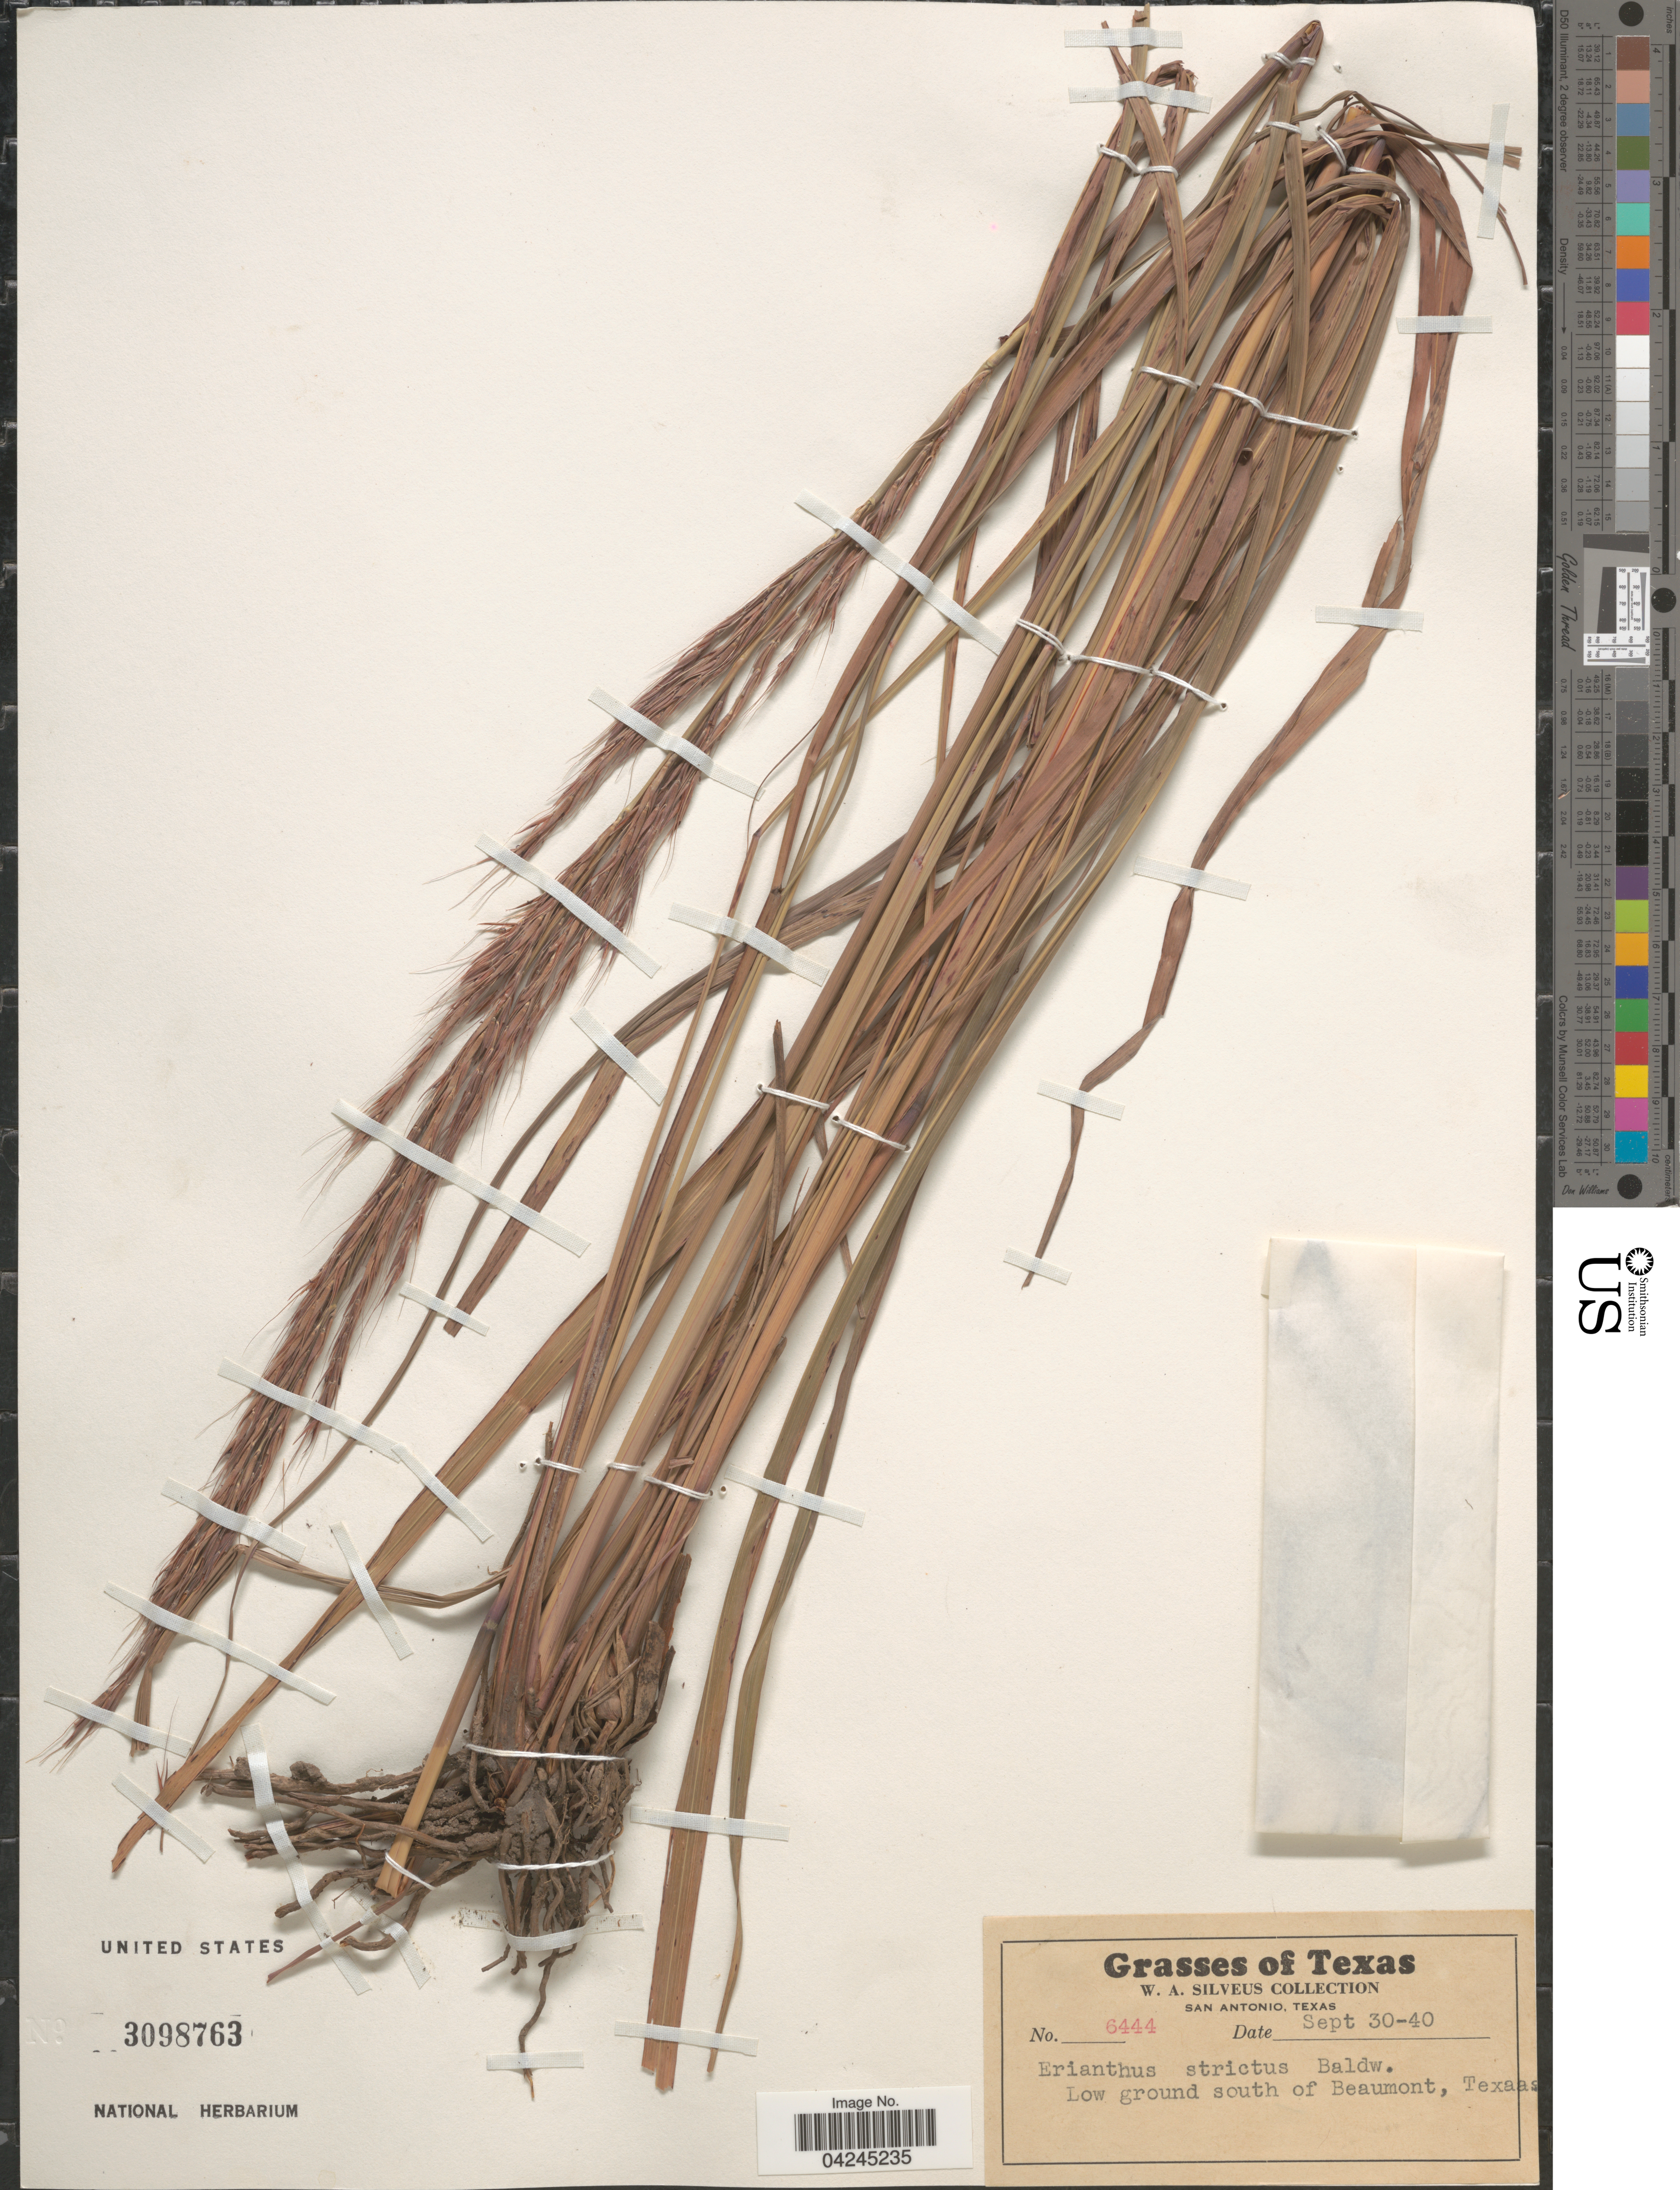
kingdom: Plantae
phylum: Tracheophyta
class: Liliopsida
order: Poales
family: Poaceae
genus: Erianthus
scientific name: Erianthus strictus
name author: Baldwin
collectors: W. Silveus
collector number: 6444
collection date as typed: Transcribed d/m/y: 30/9/40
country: United States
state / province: Texas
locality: Low ground south of Beaumont.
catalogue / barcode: US 3098763